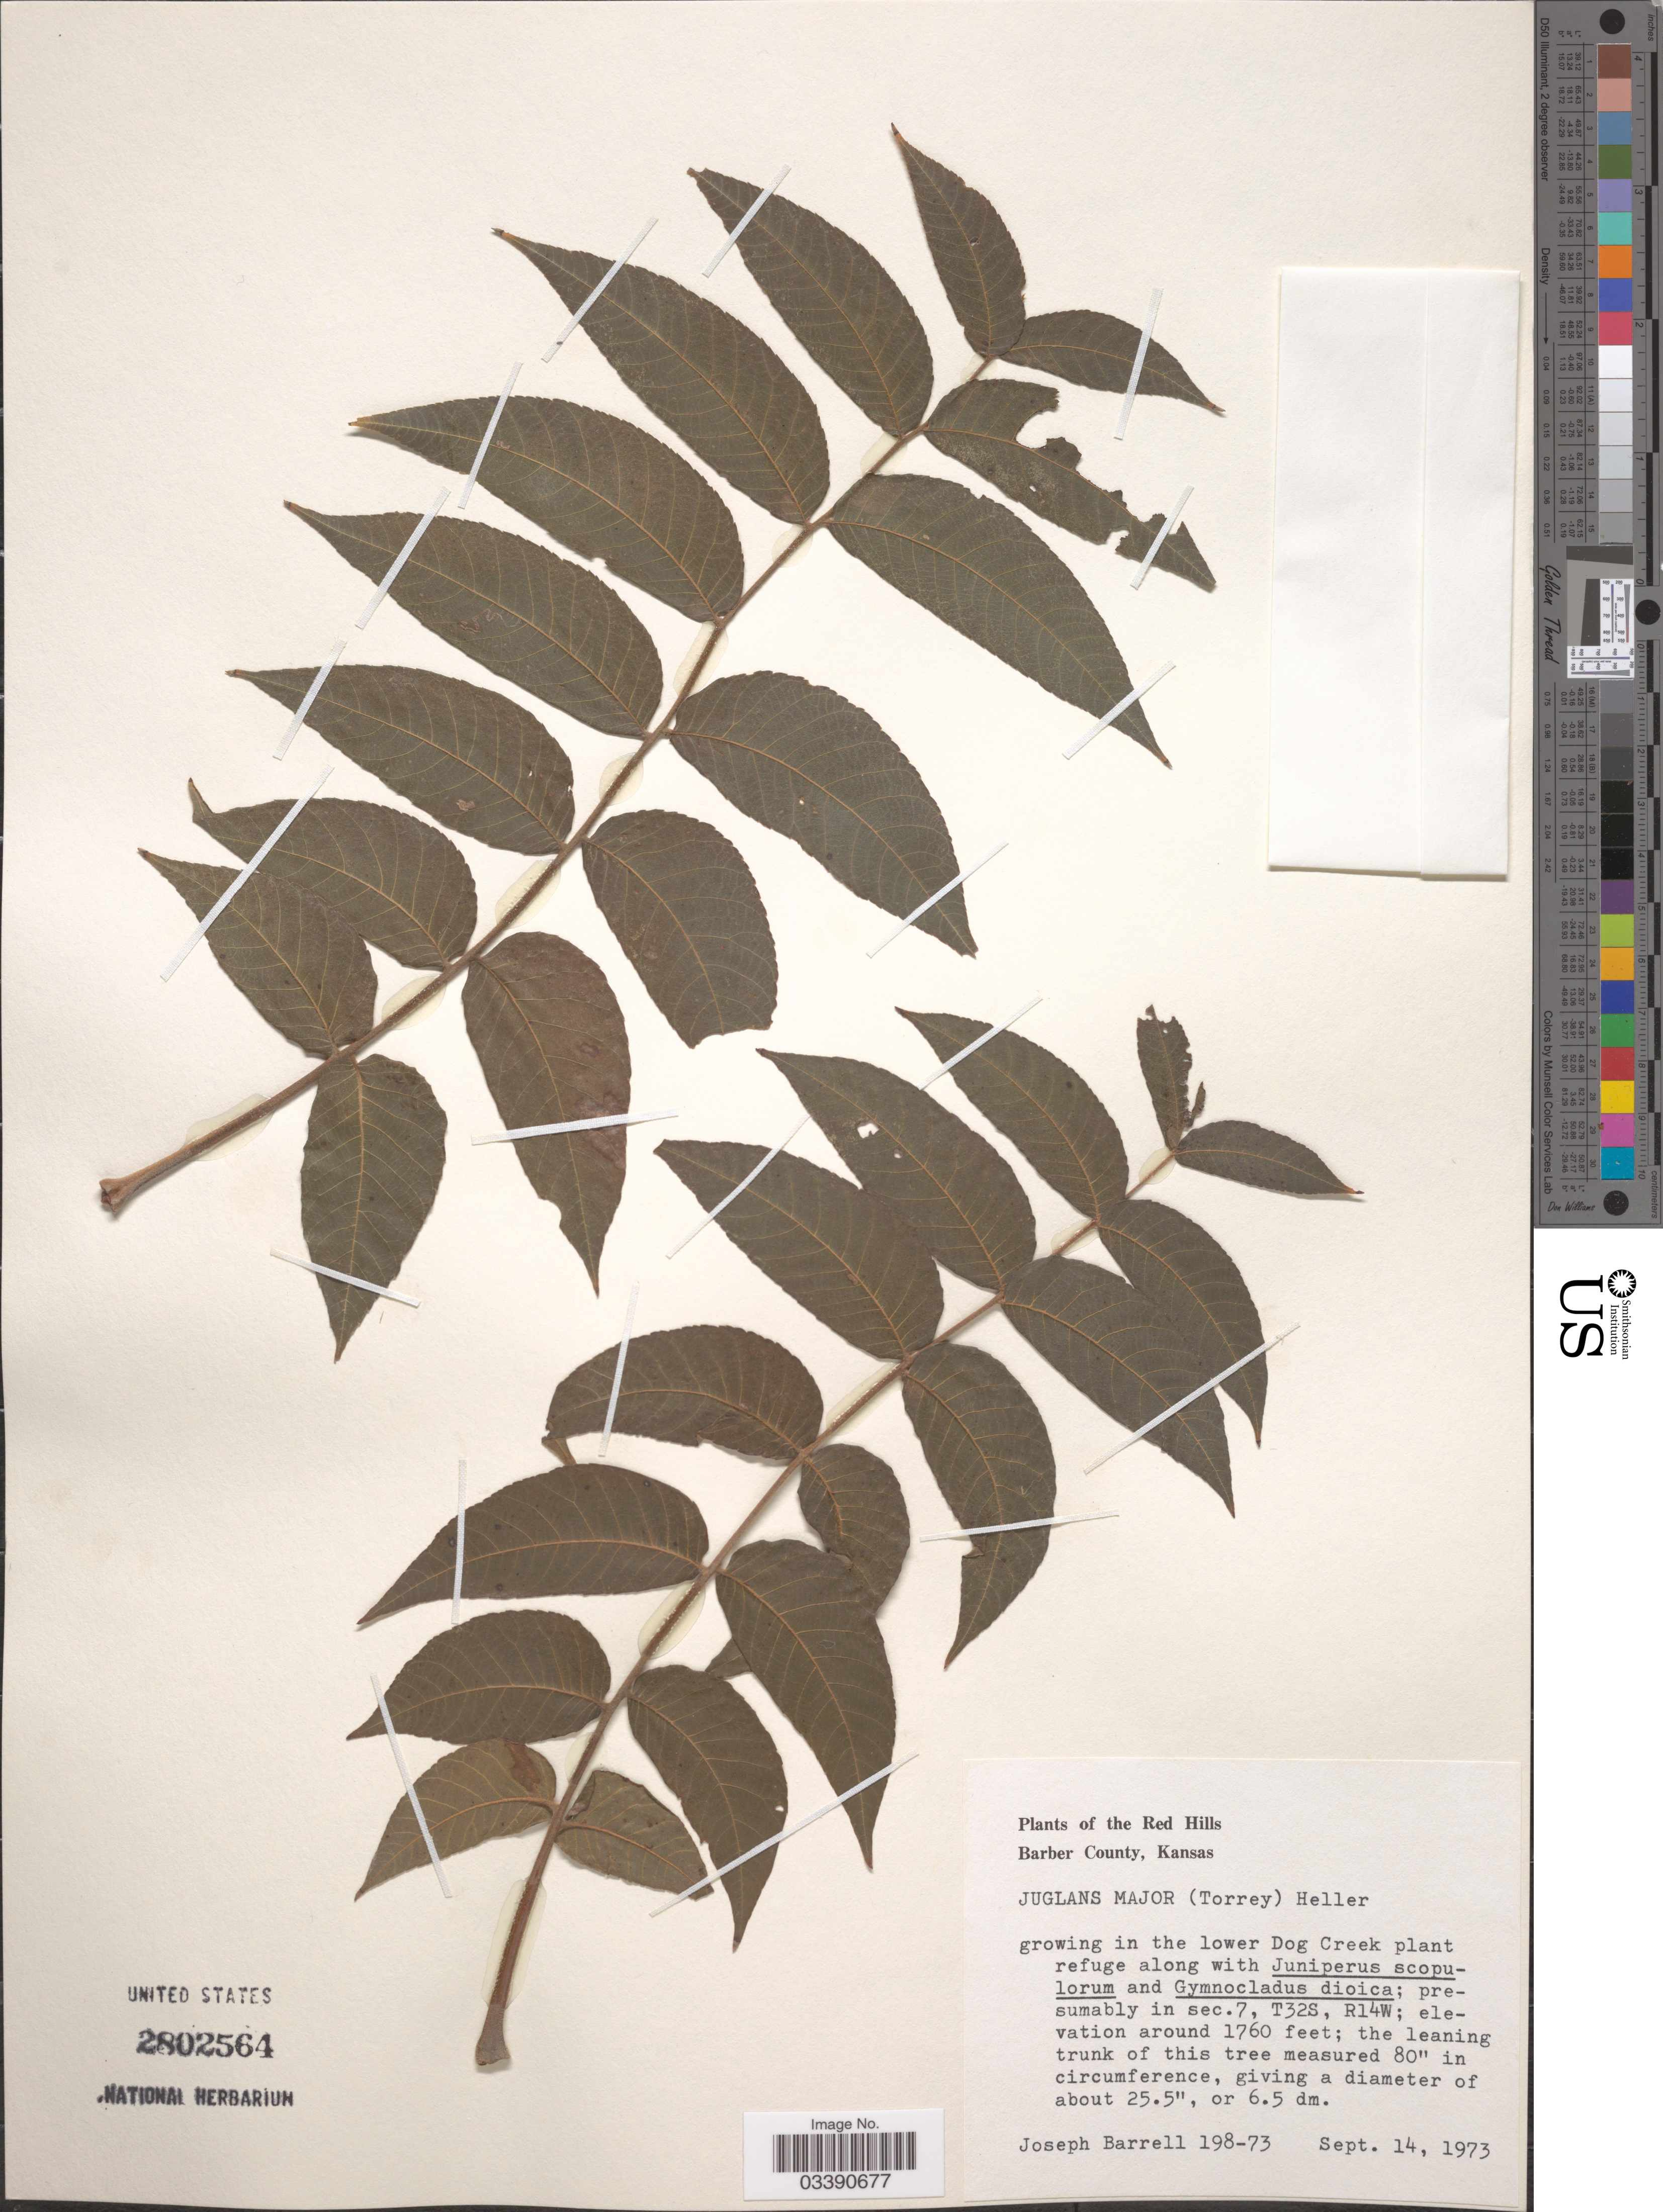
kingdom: Plantae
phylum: Tracheophyta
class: Magnoliopsida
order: Fagales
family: Juglandaceae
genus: Juglans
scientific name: Juglans major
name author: (Torr.) A. Heller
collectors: J. Barrell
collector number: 198-73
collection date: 1973-09-14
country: United States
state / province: Kansas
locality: The Red Hills, Barber County. Growing in the lower Dog Creek plant refuge. Sec.7, T32S, R14W.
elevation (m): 536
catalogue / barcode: US 2802564